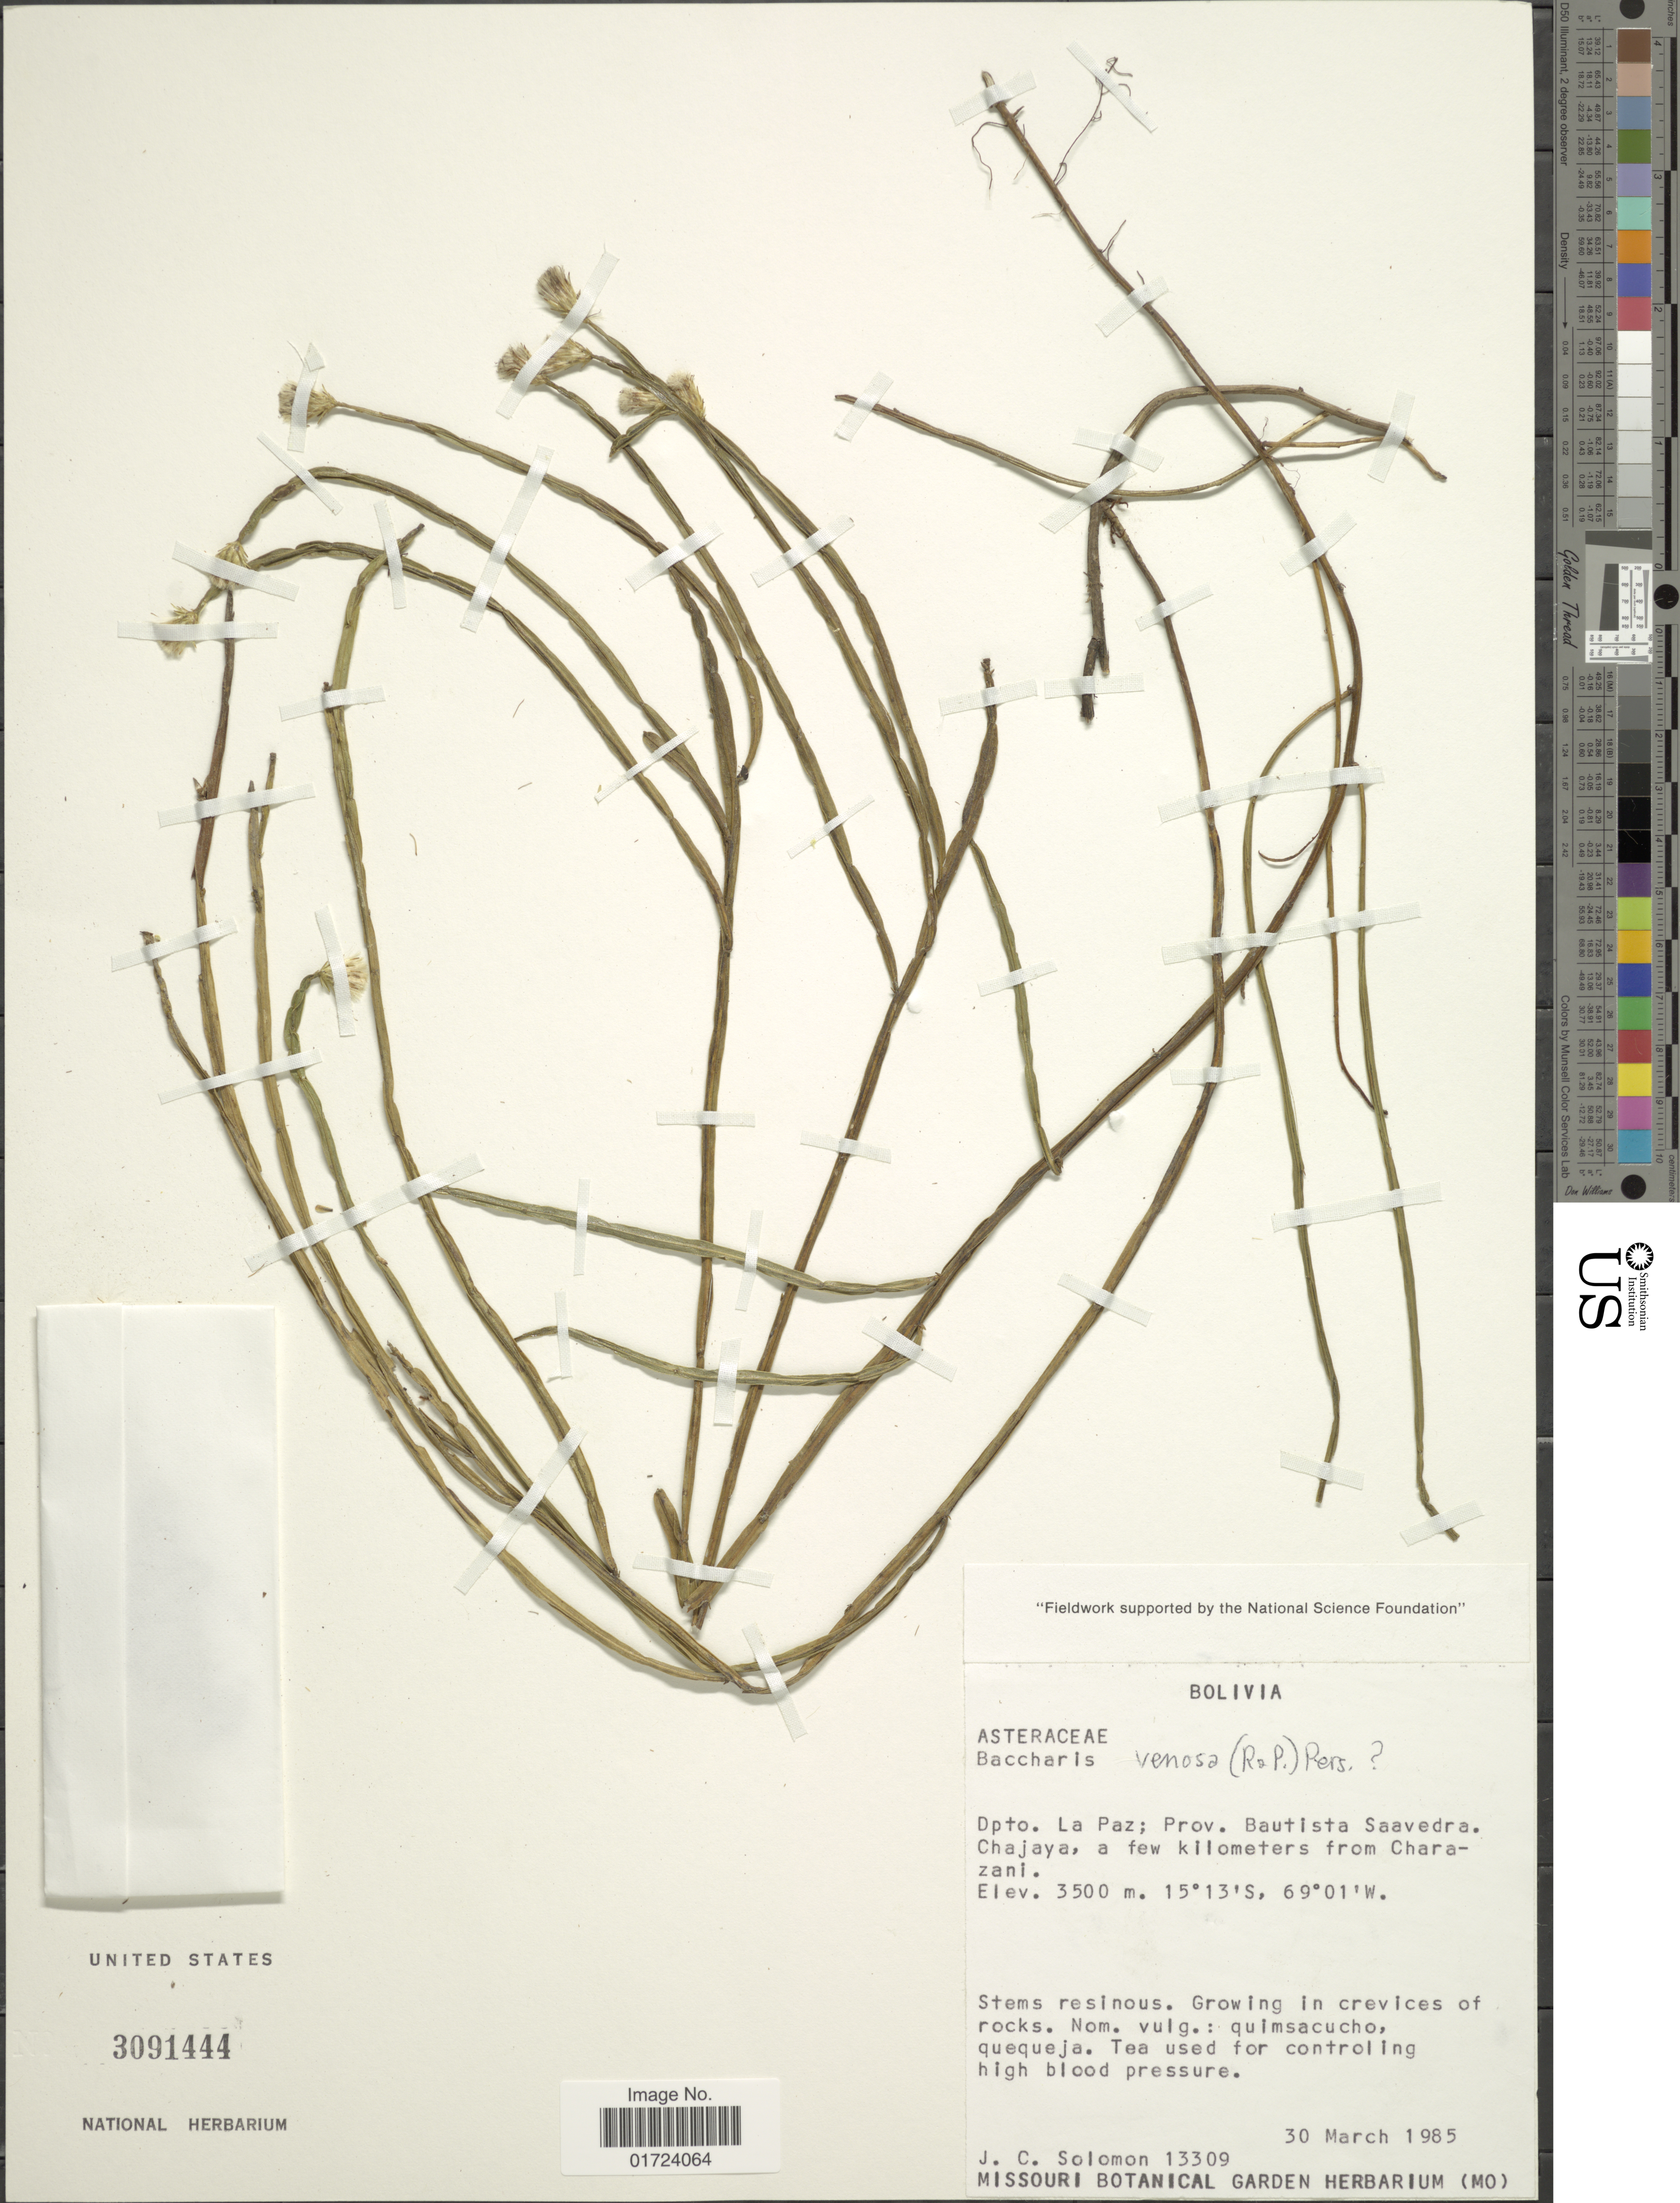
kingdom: Plantae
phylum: Tracheophyta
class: Magnoliopsida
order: Asterales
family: Asteraceae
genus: Baccharis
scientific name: Baccharis venosa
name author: (Ruiz & Pav.) Pers.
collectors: J. C. Solomon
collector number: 13309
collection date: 1985-03-30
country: Bolivia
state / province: La Paz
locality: Dpto. La Paz.; Prov. Bautisa Saavedra Chajaya, a few kilometers from Charazani.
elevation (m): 3500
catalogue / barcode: US 3091444